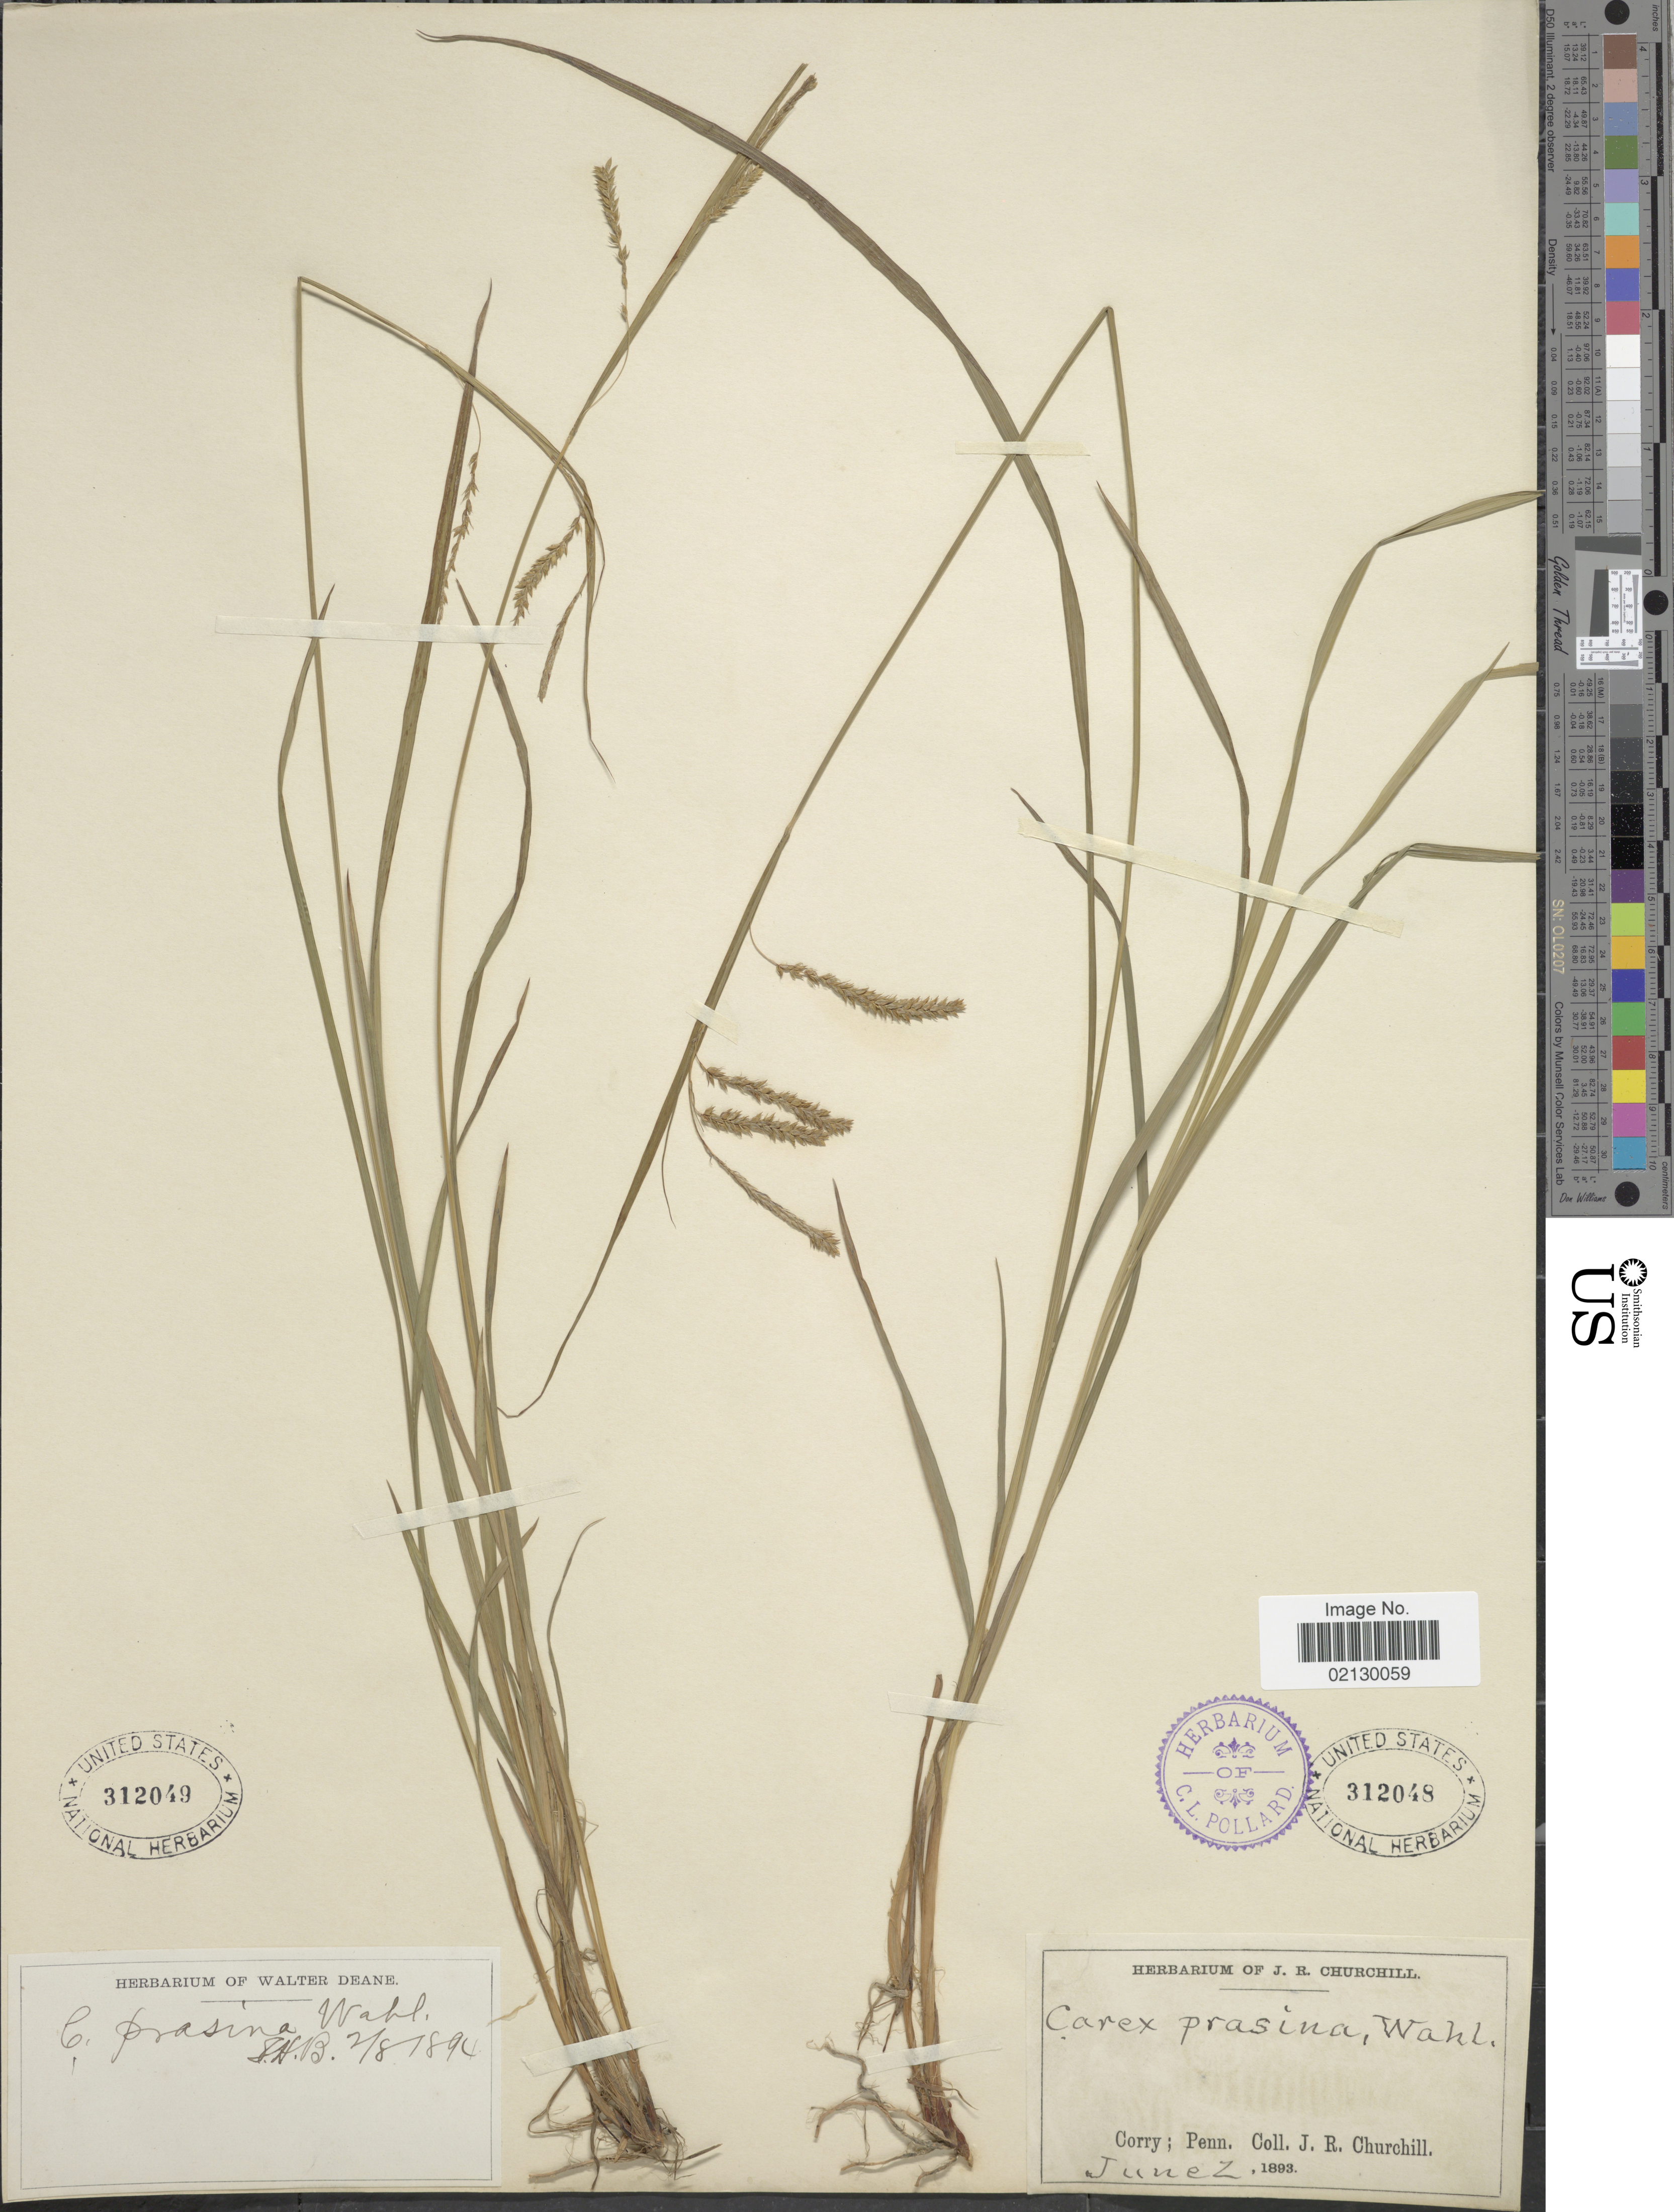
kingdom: Plantae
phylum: Tracheophyta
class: Liliopsida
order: Poales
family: Cyperaceae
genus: Carex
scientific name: Carex prasina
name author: Wahlenb.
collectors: J. Churchill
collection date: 1893-06-02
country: United States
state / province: Pennsylvania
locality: Corry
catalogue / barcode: US 312048